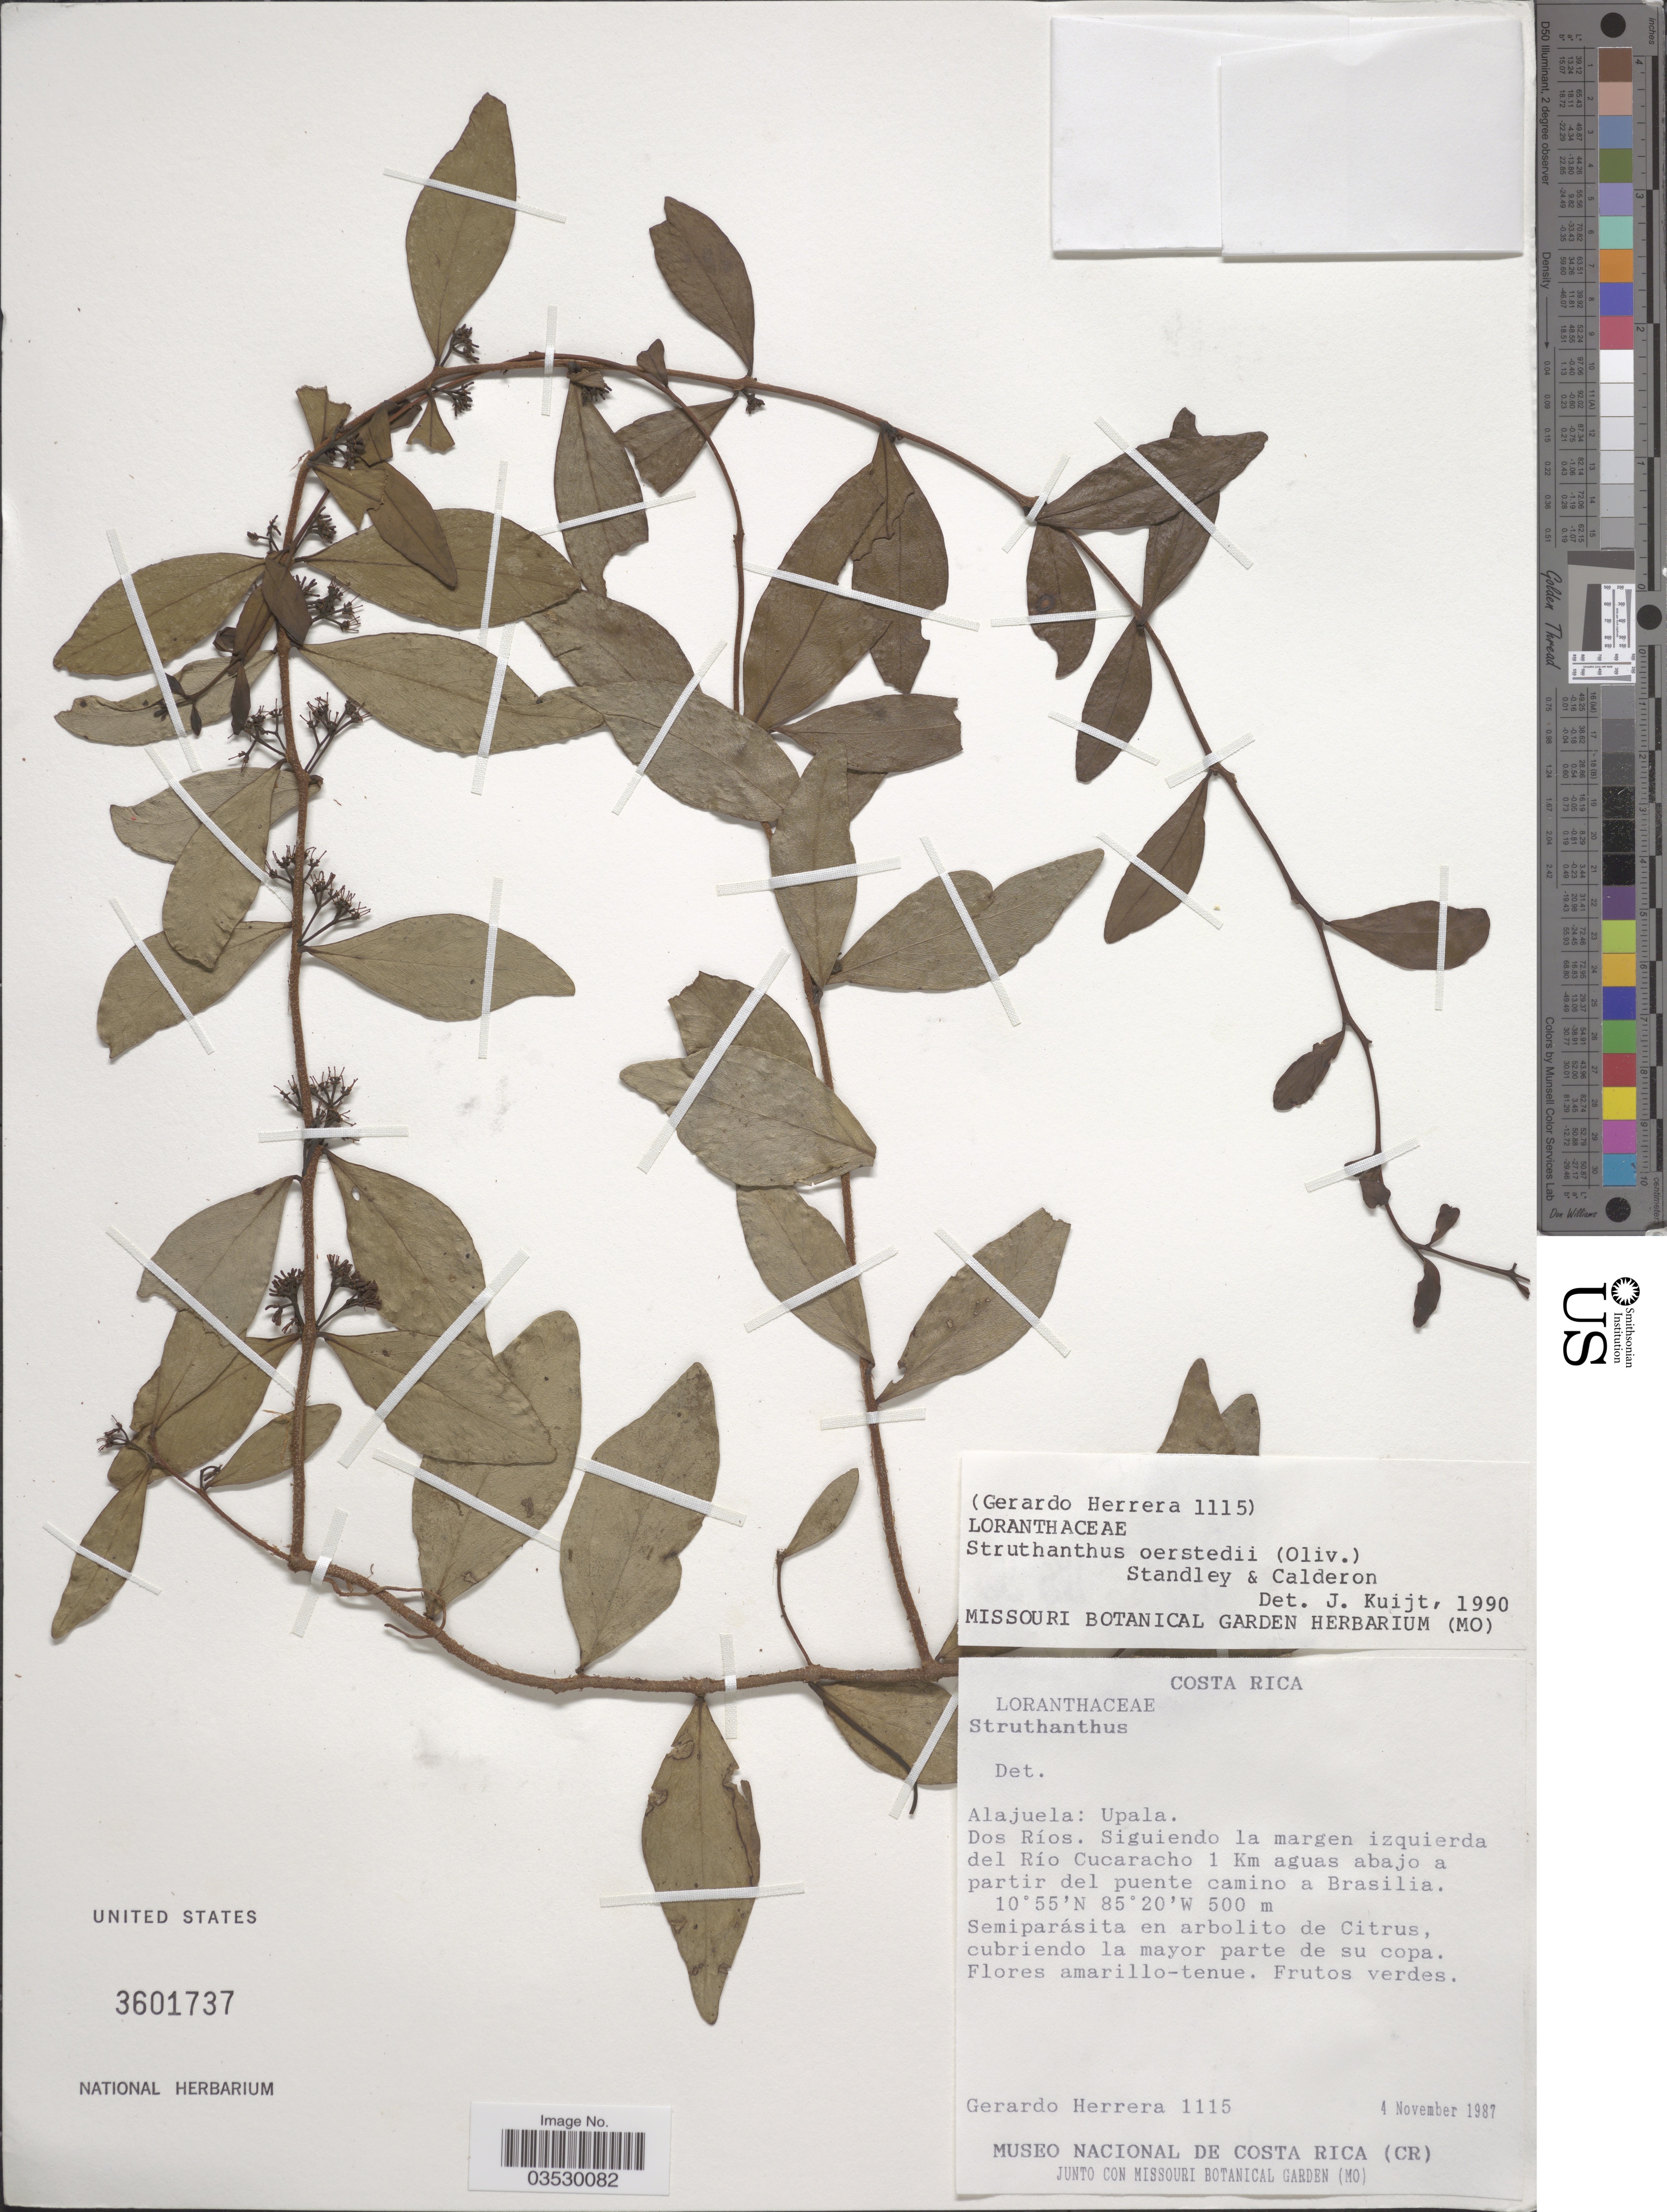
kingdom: Plantae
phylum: Tracheophyta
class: Magnoliopsida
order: Santalales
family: Loranthaceae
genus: Struthanthus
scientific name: Struthanthus oerstedii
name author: Standl.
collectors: G. Herrera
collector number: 1115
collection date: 1987-11-01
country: Costa Rica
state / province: Alajuela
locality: Upala. Dos Ríos. Siguiendo la margen izquierda del Río Cucaracho 1 Km aguas abajo a partir del puente camino a Brasilia.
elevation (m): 500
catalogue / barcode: US 3601737